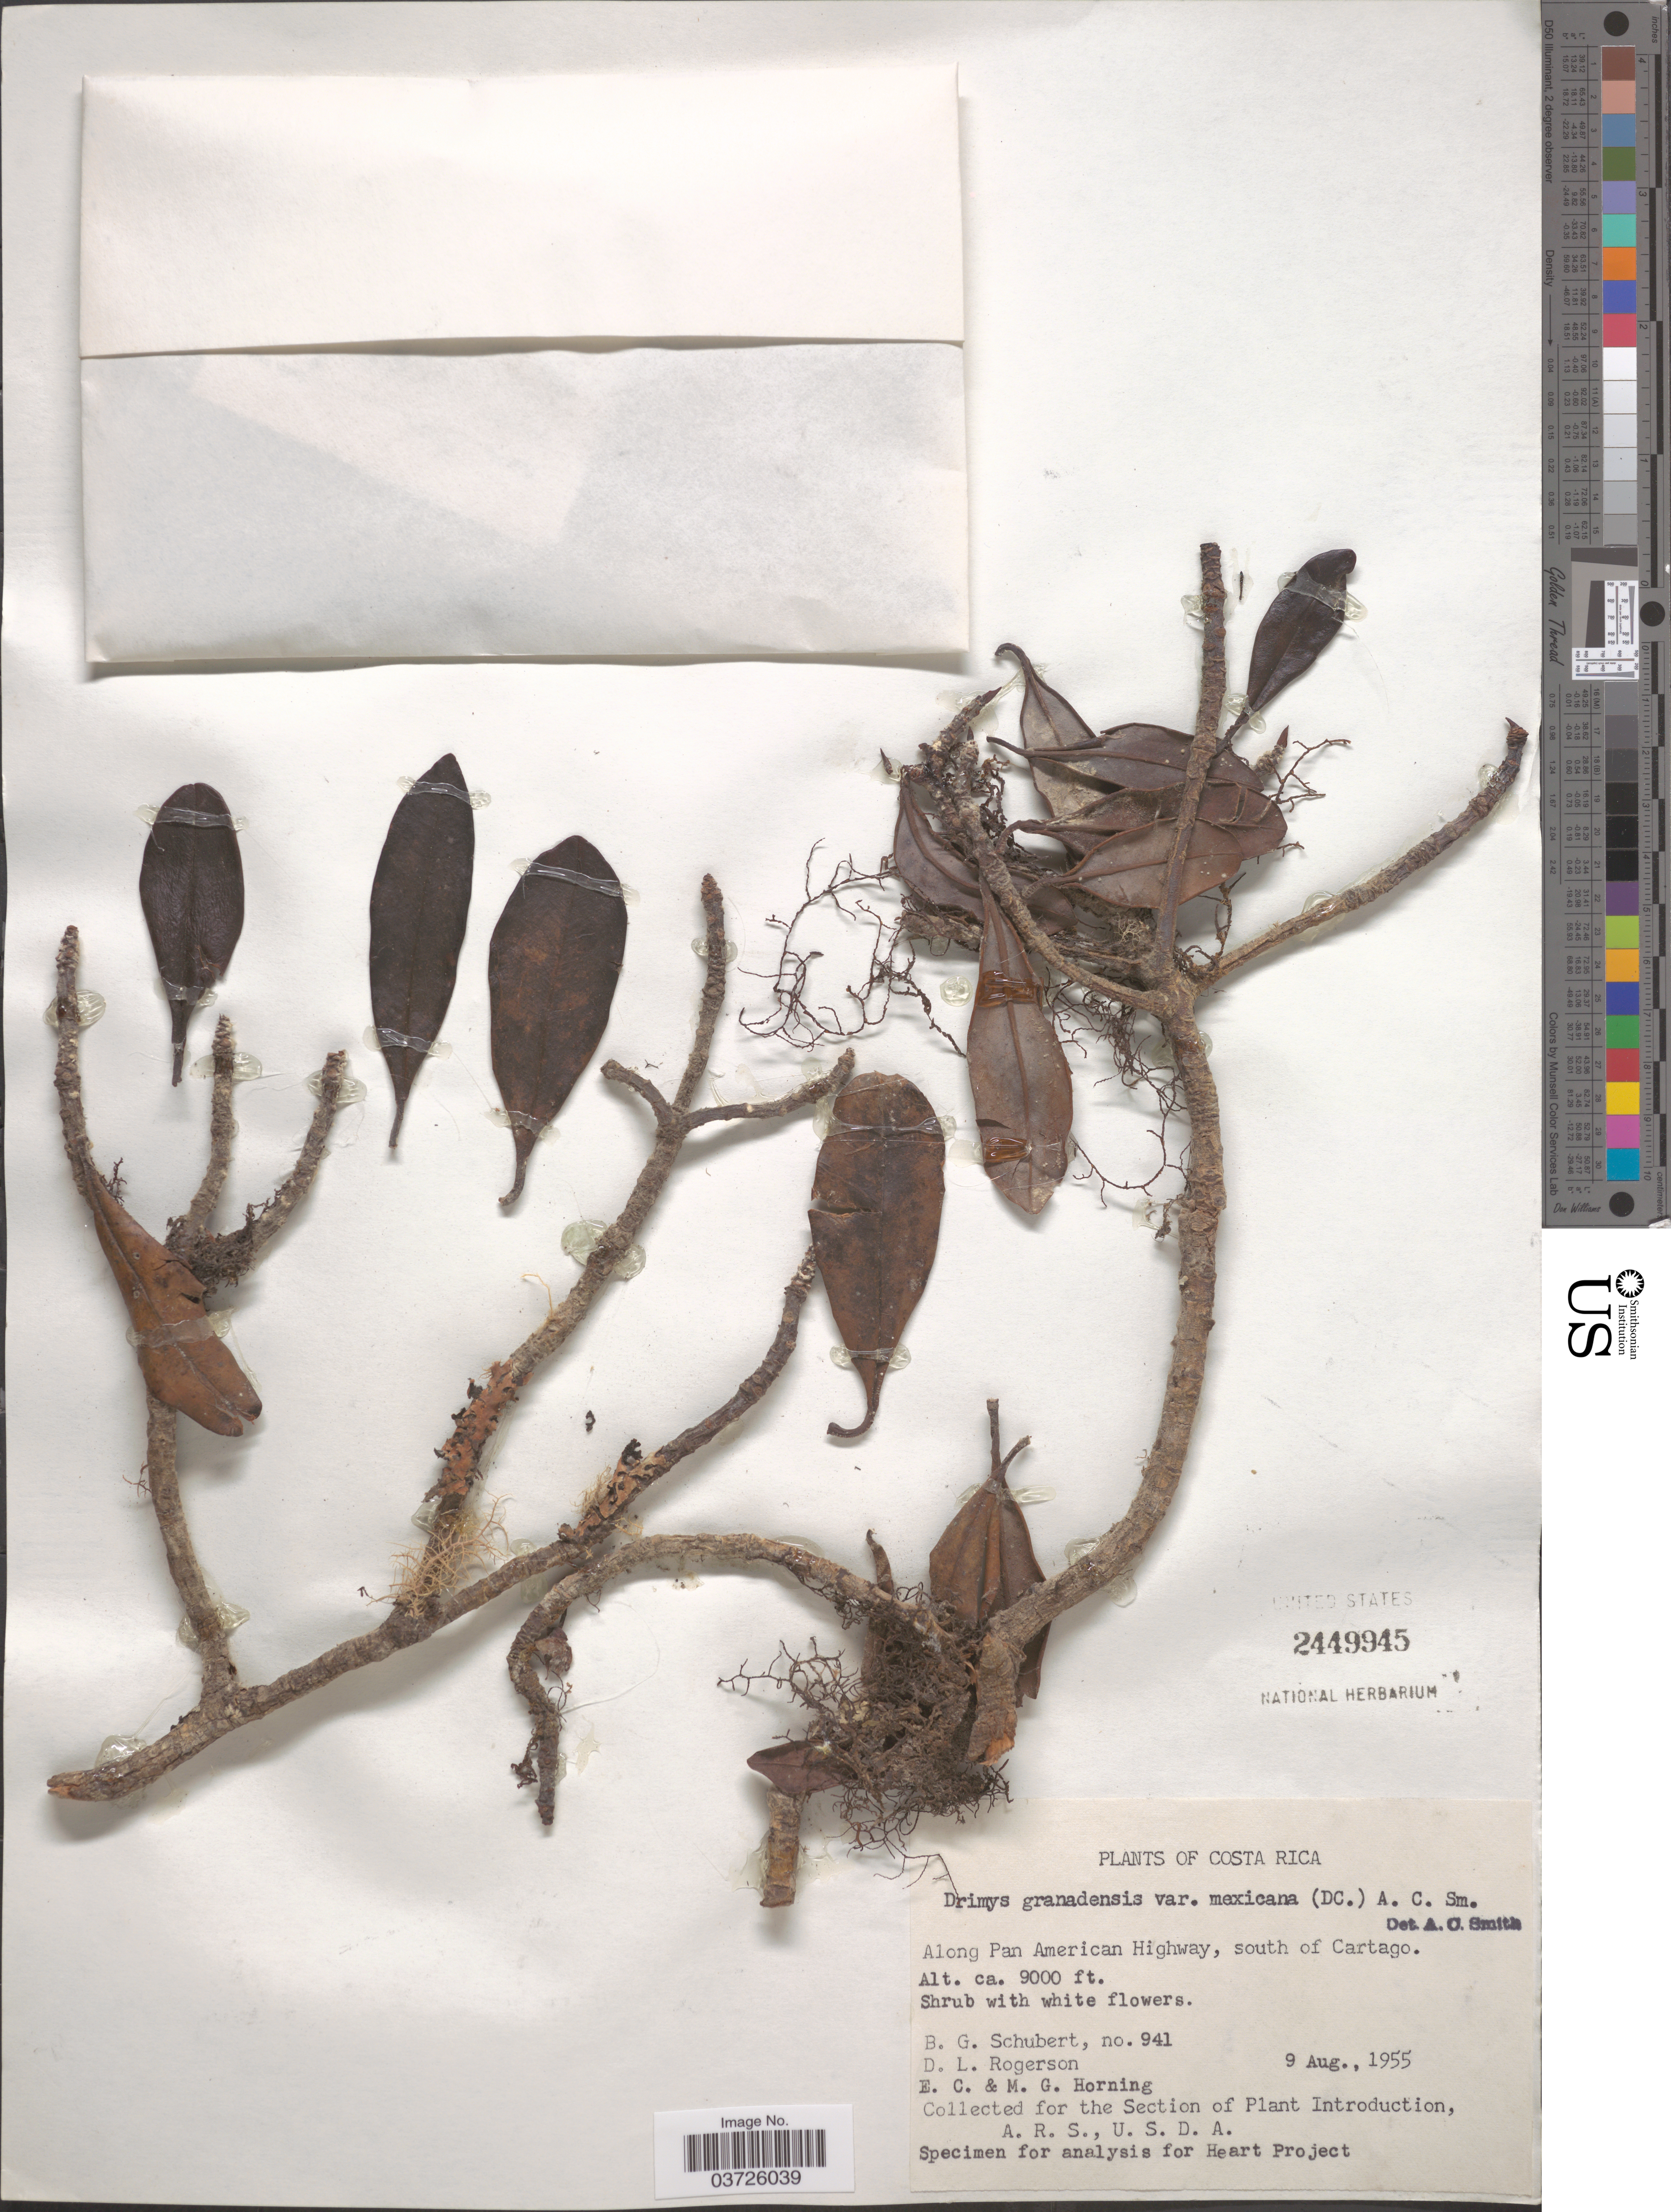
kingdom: Plantae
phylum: Tracheophyta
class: Magnoliopsida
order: Canellales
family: Winteraceae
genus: Drimys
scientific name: Drimys granadensis var. mexicana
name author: L. f.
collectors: B. Schubert, D. Rogerson, E. Horning & M. Horning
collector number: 941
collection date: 1955-08-09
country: Costa Rica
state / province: Cartago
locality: Along Pan American Highway, south of Cartago.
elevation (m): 2743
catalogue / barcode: US 2449945